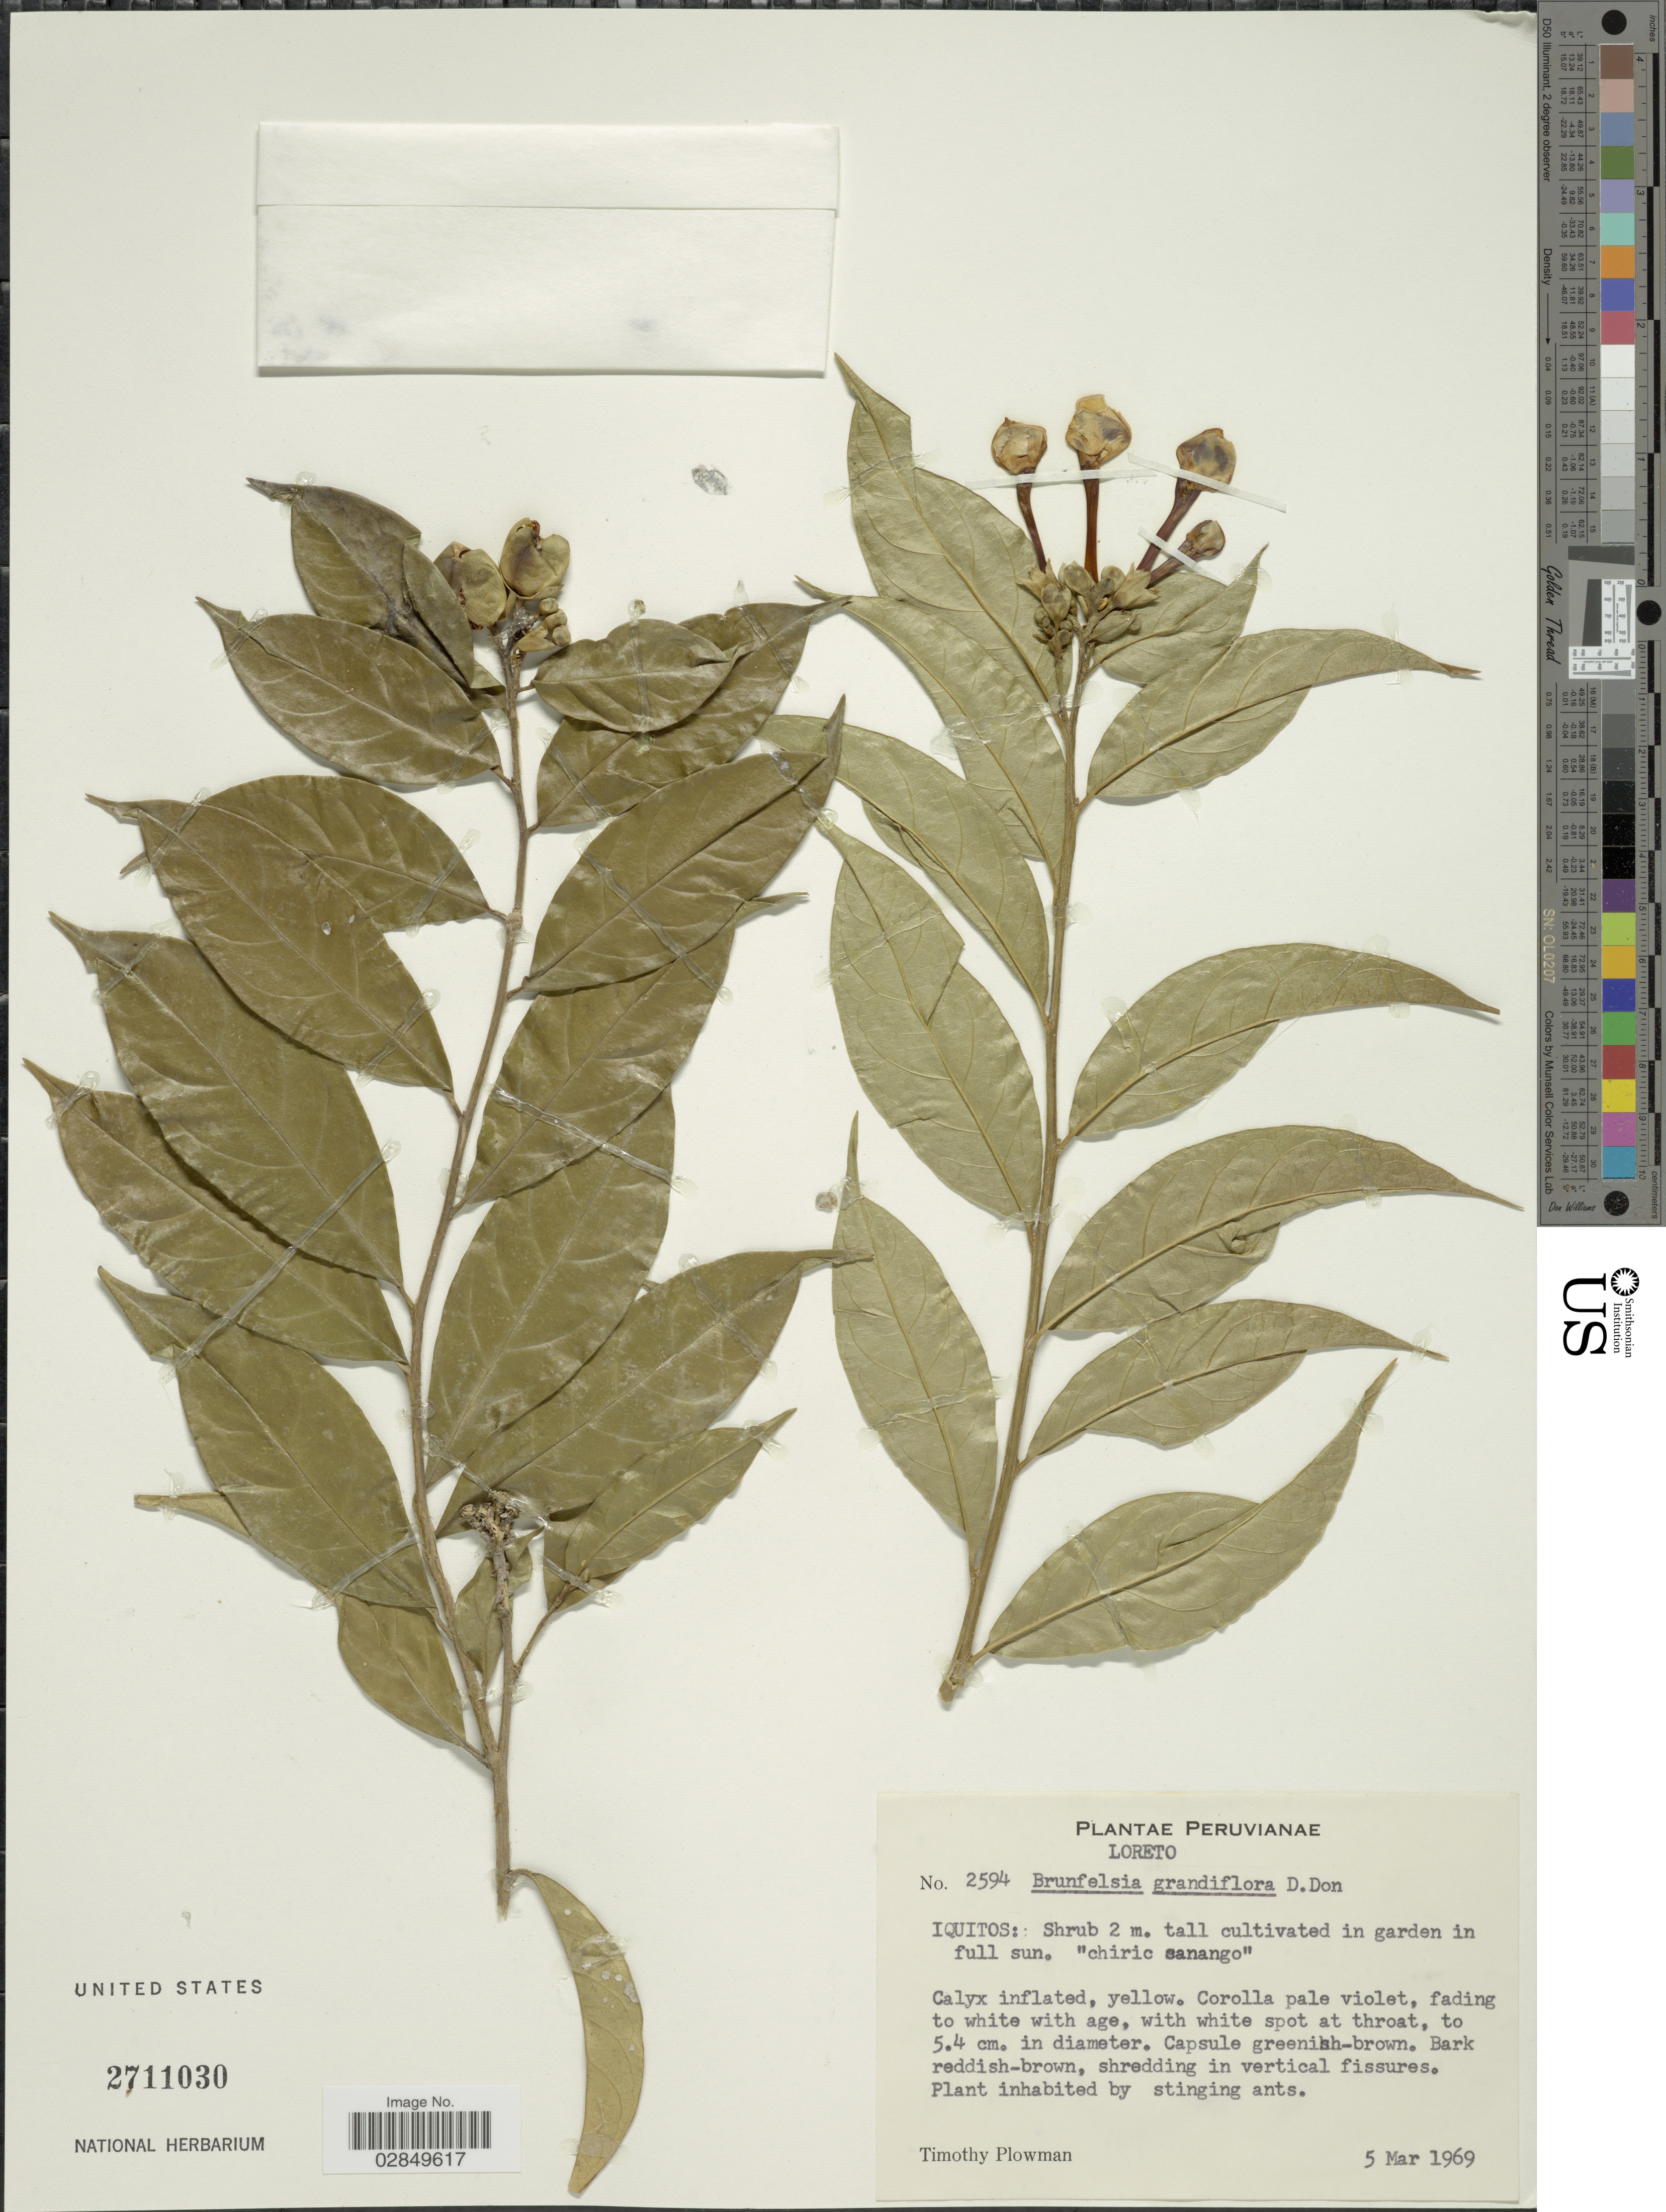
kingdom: Plantae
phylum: Tracheophyta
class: Magnoliopsida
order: Solanales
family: Solanaceae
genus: Brunfelsia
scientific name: Brunfelsia grandiflora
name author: D. Don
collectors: T. Plowman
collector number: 2594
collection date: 1969-03-05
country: Peru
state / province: Loreto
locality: Iquitos.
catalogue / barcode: US 2711030